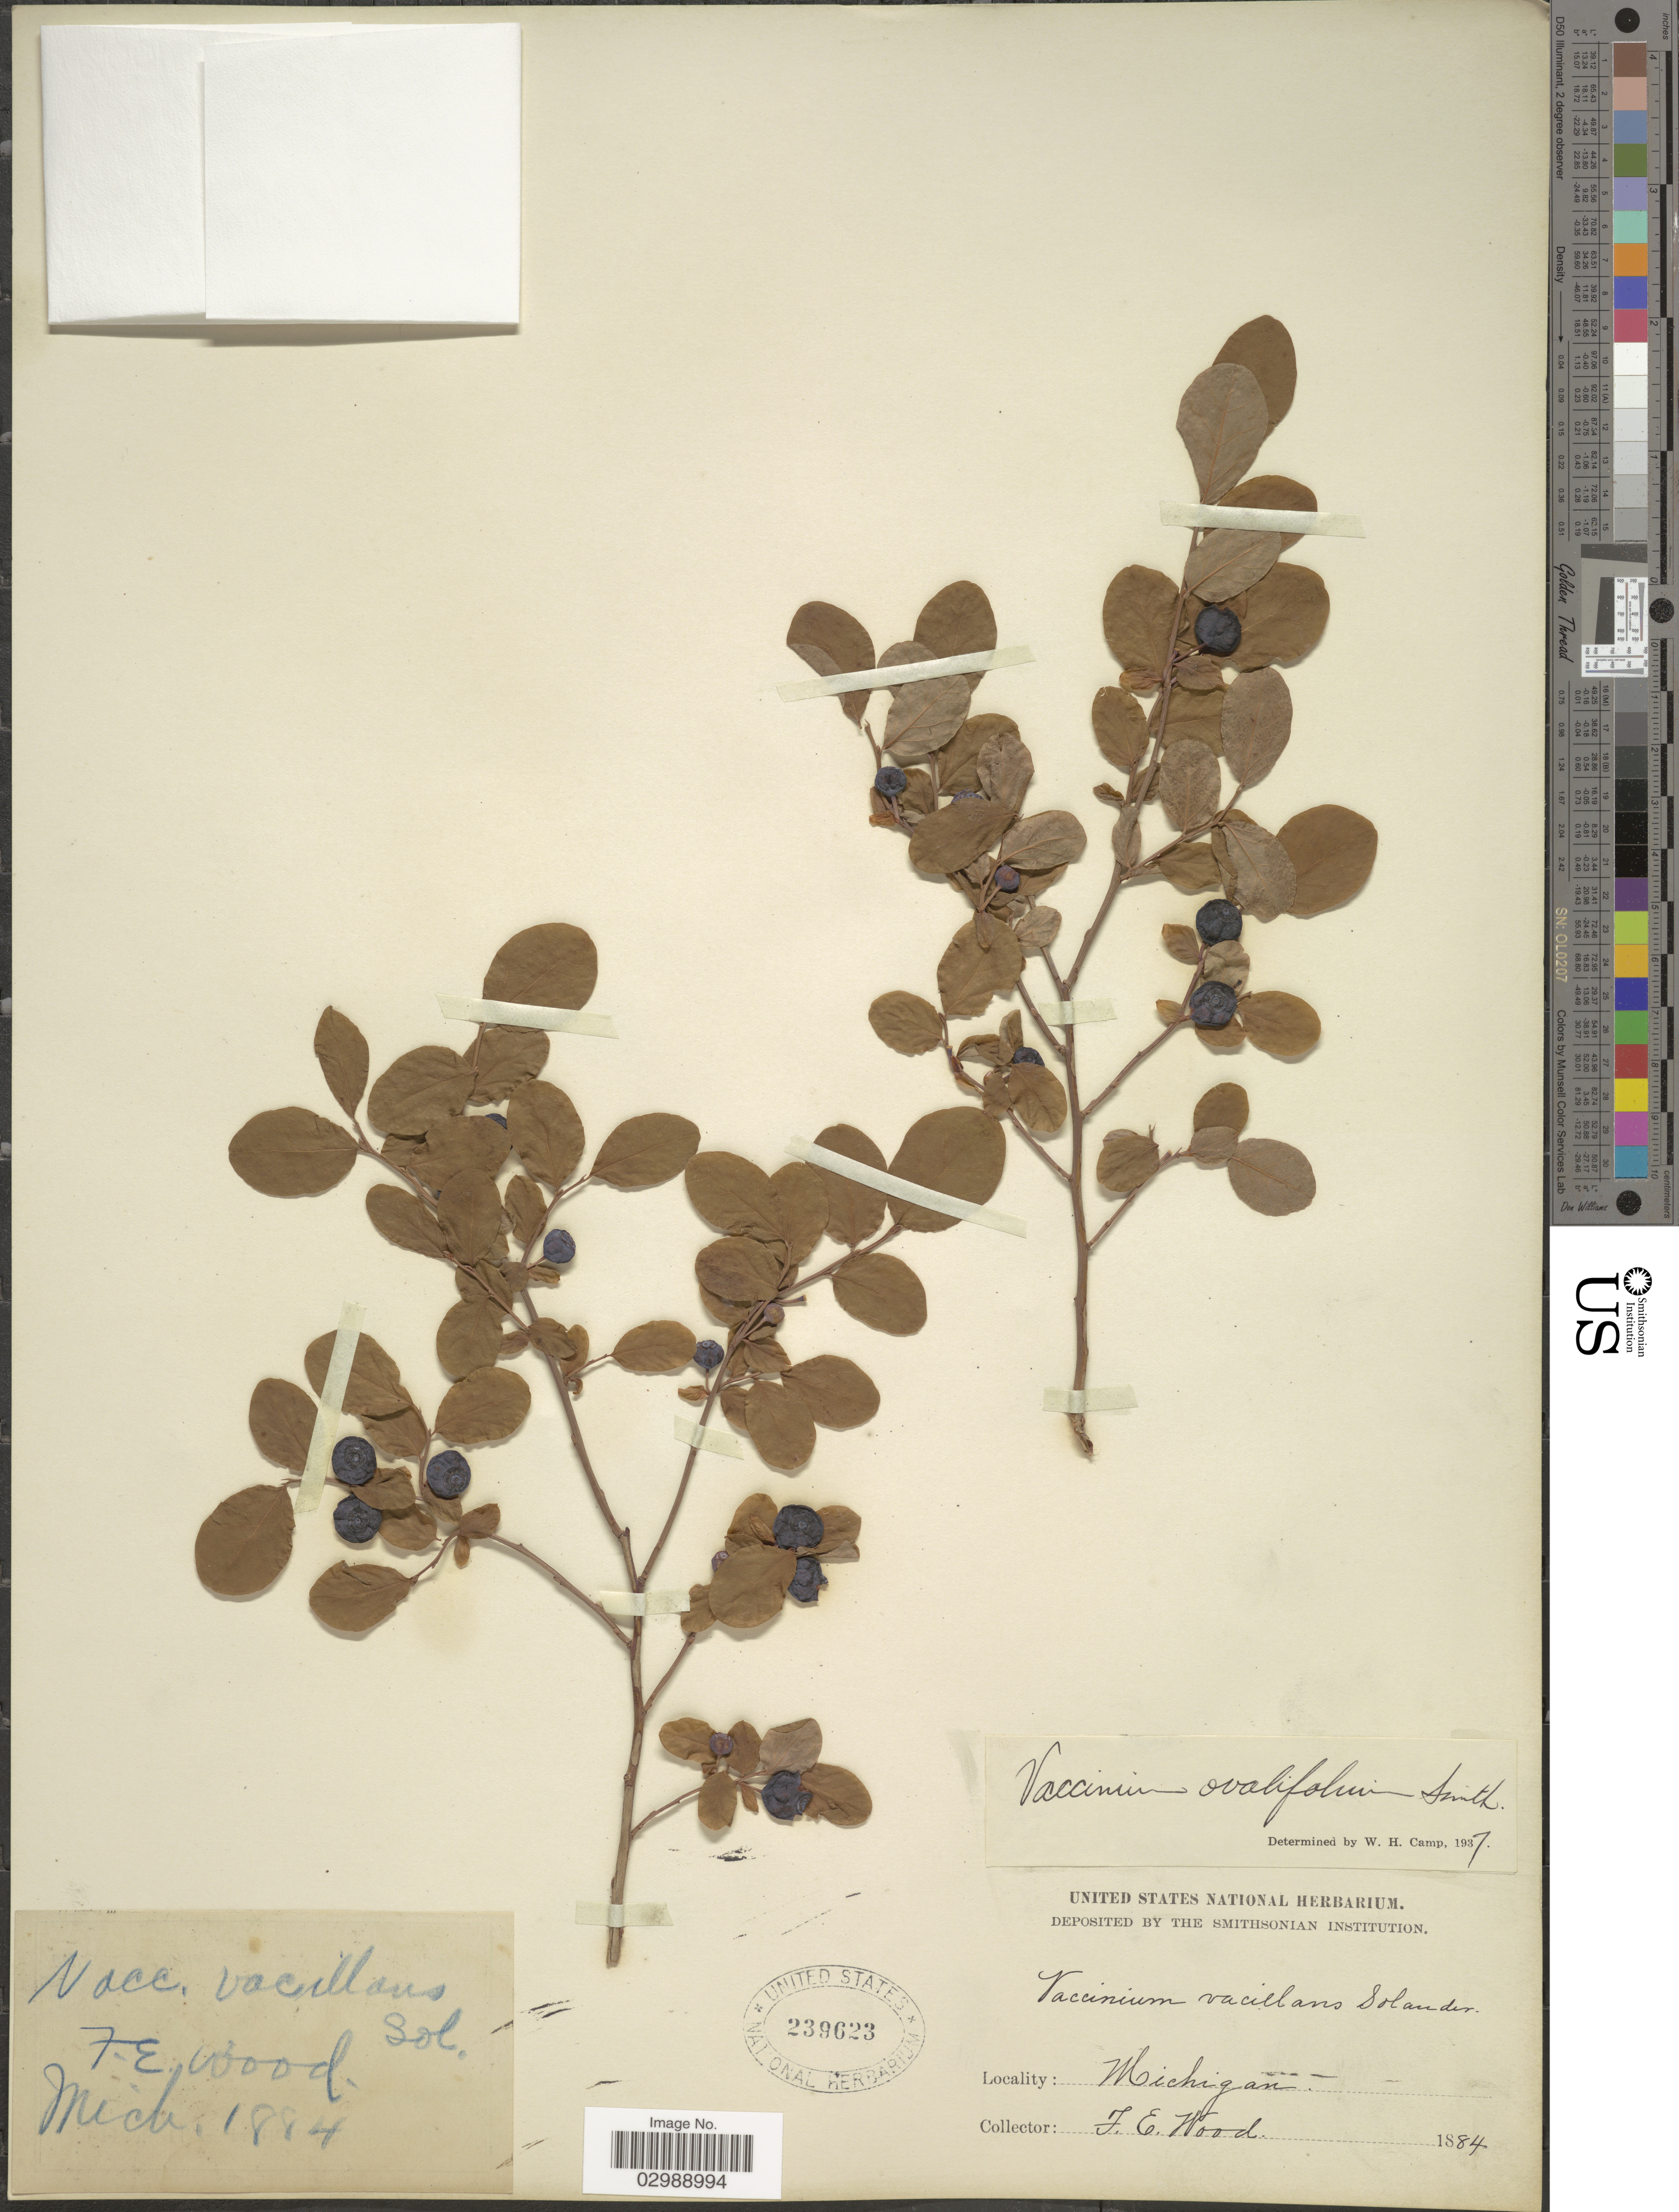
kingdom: Plantae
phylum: Tracheophyta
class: Magnoliopsida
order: Ericales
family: Ericaceae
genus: Vaccinium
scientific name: Vaccinium ovalifolium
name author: Sm.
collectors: F. Wood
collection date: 1884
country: United States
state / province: Michigan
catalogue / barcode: US 239623